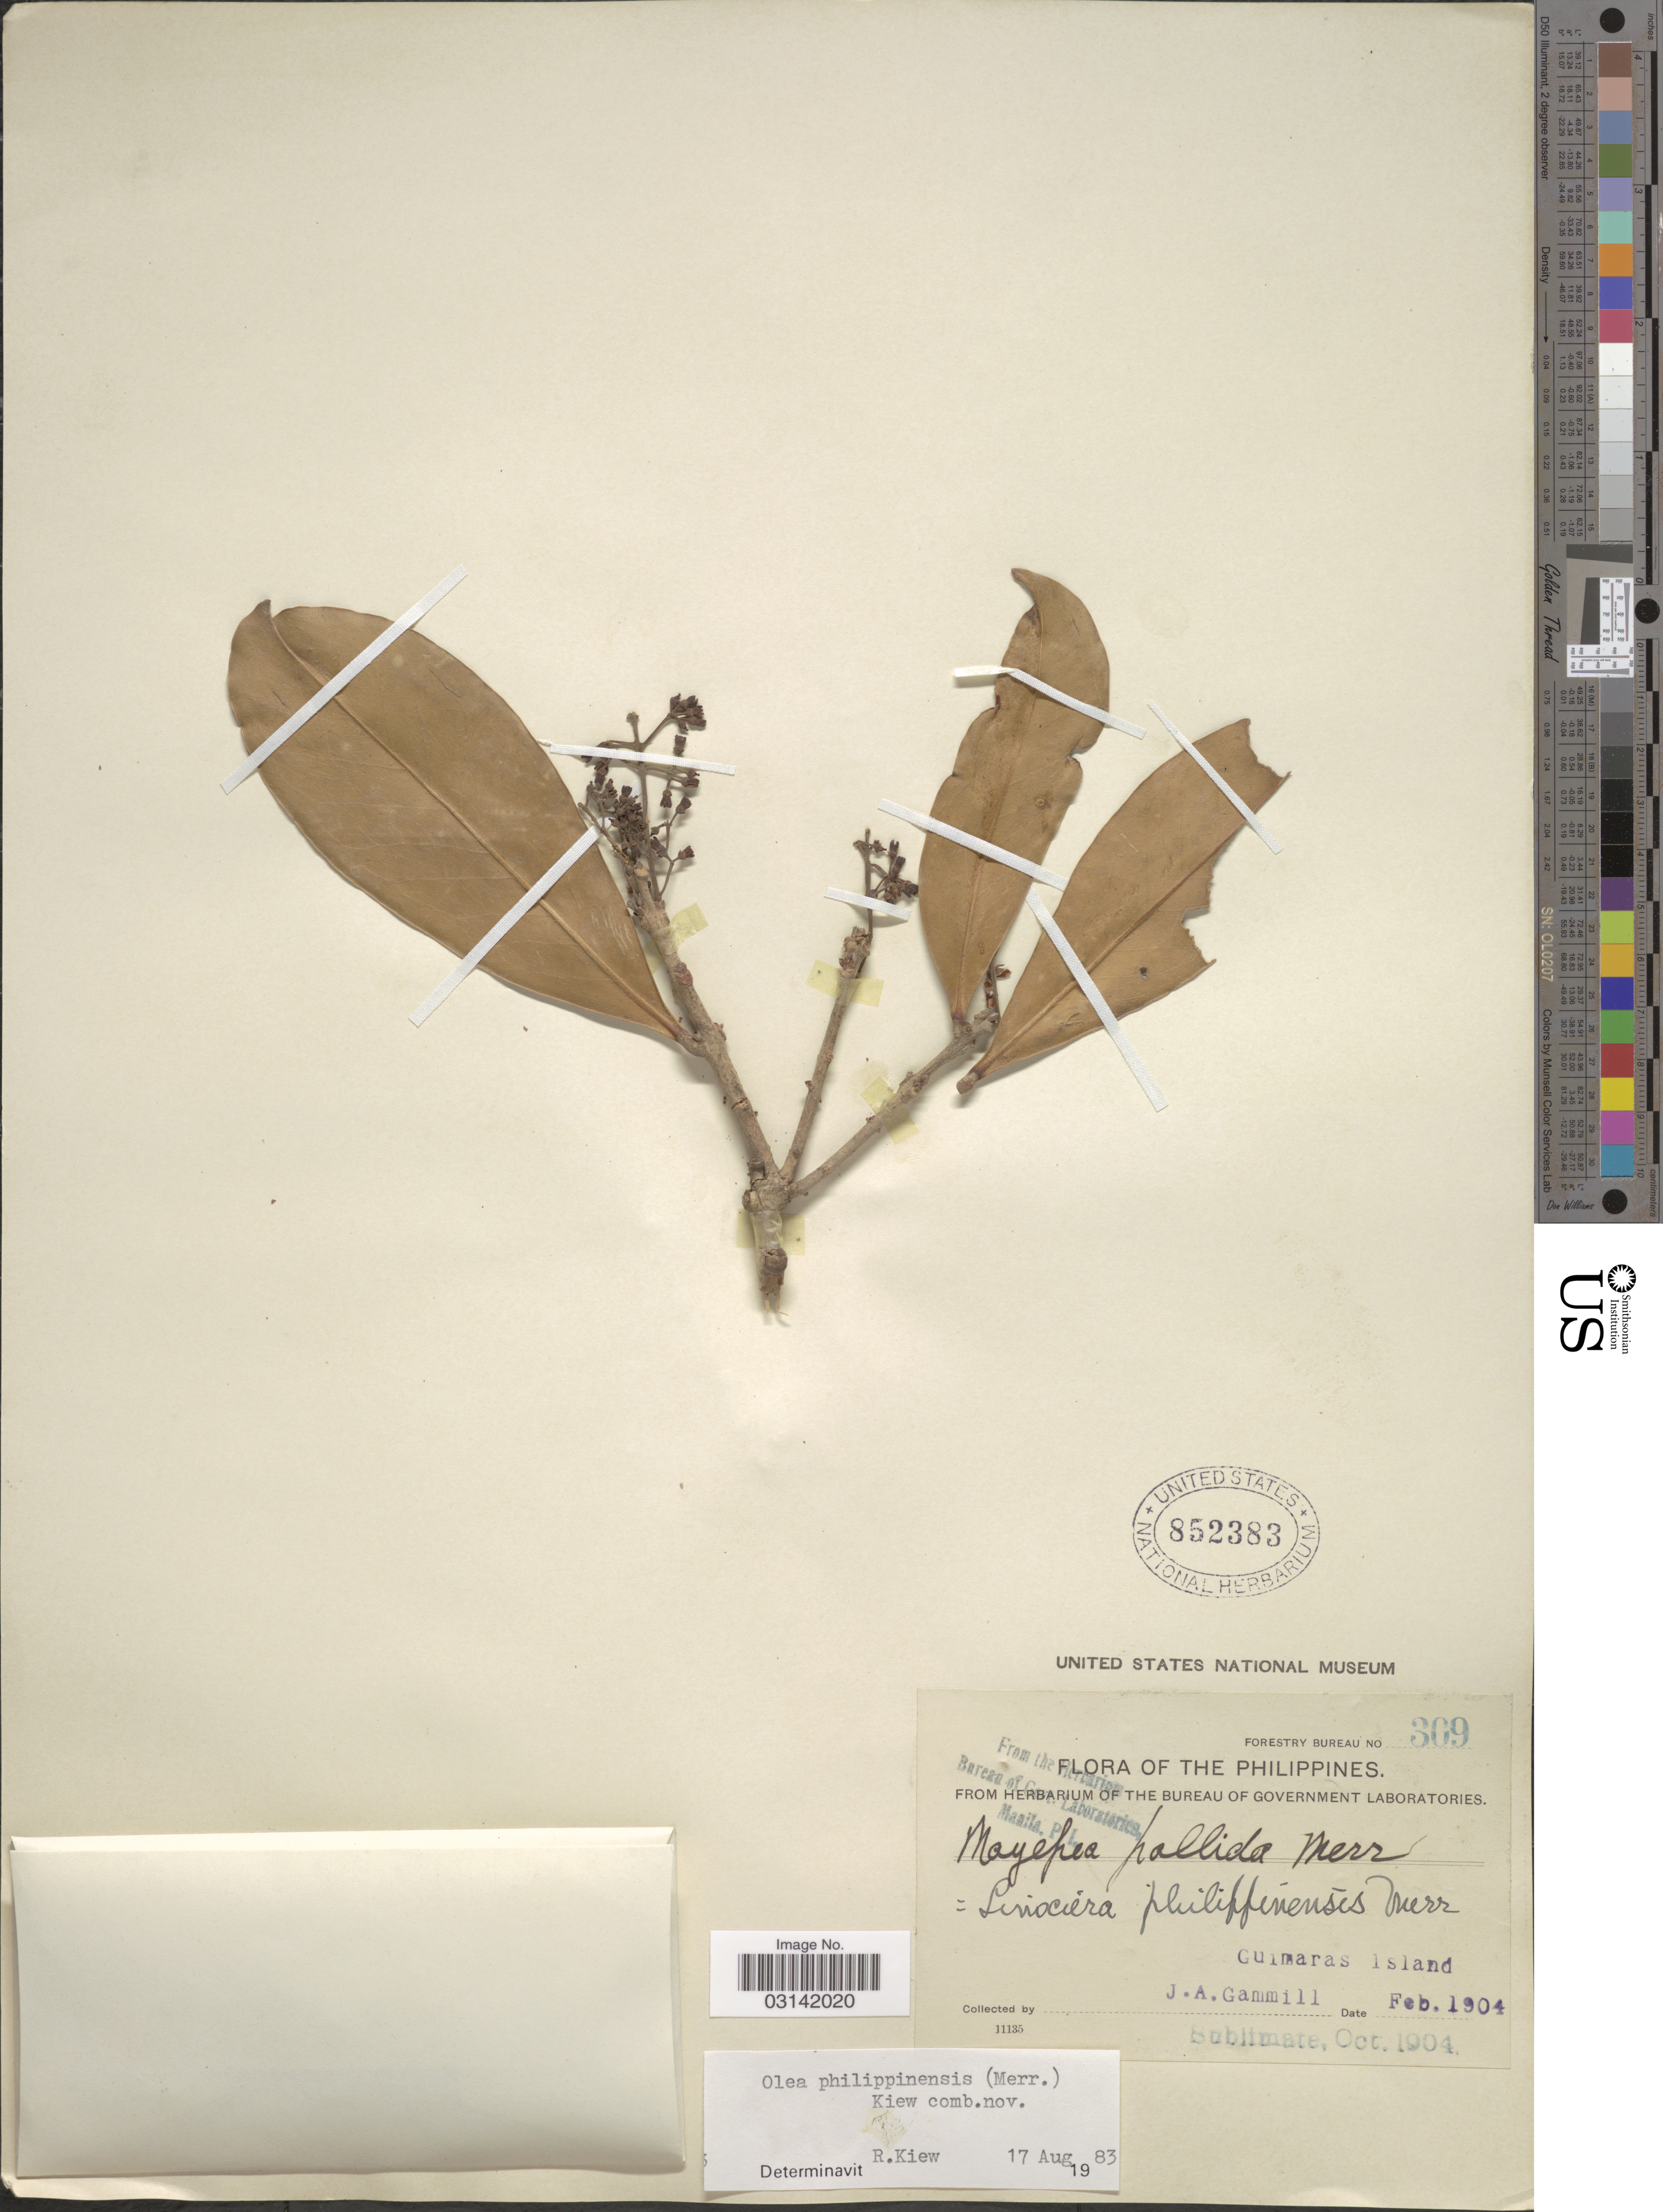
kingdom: Plantae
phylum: Tracheophyta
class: Magnoliopsida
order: Lamiales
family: Oleaceae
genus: Tetrapilus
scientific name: Tetrapilus borneensis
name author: (Boerl.) de Juana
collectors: J. Gammill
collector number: Forestry Bureau 309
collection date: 1904-02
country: Philippines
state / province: Western Visayas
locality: Guimaras Island.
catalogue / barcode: US 852383